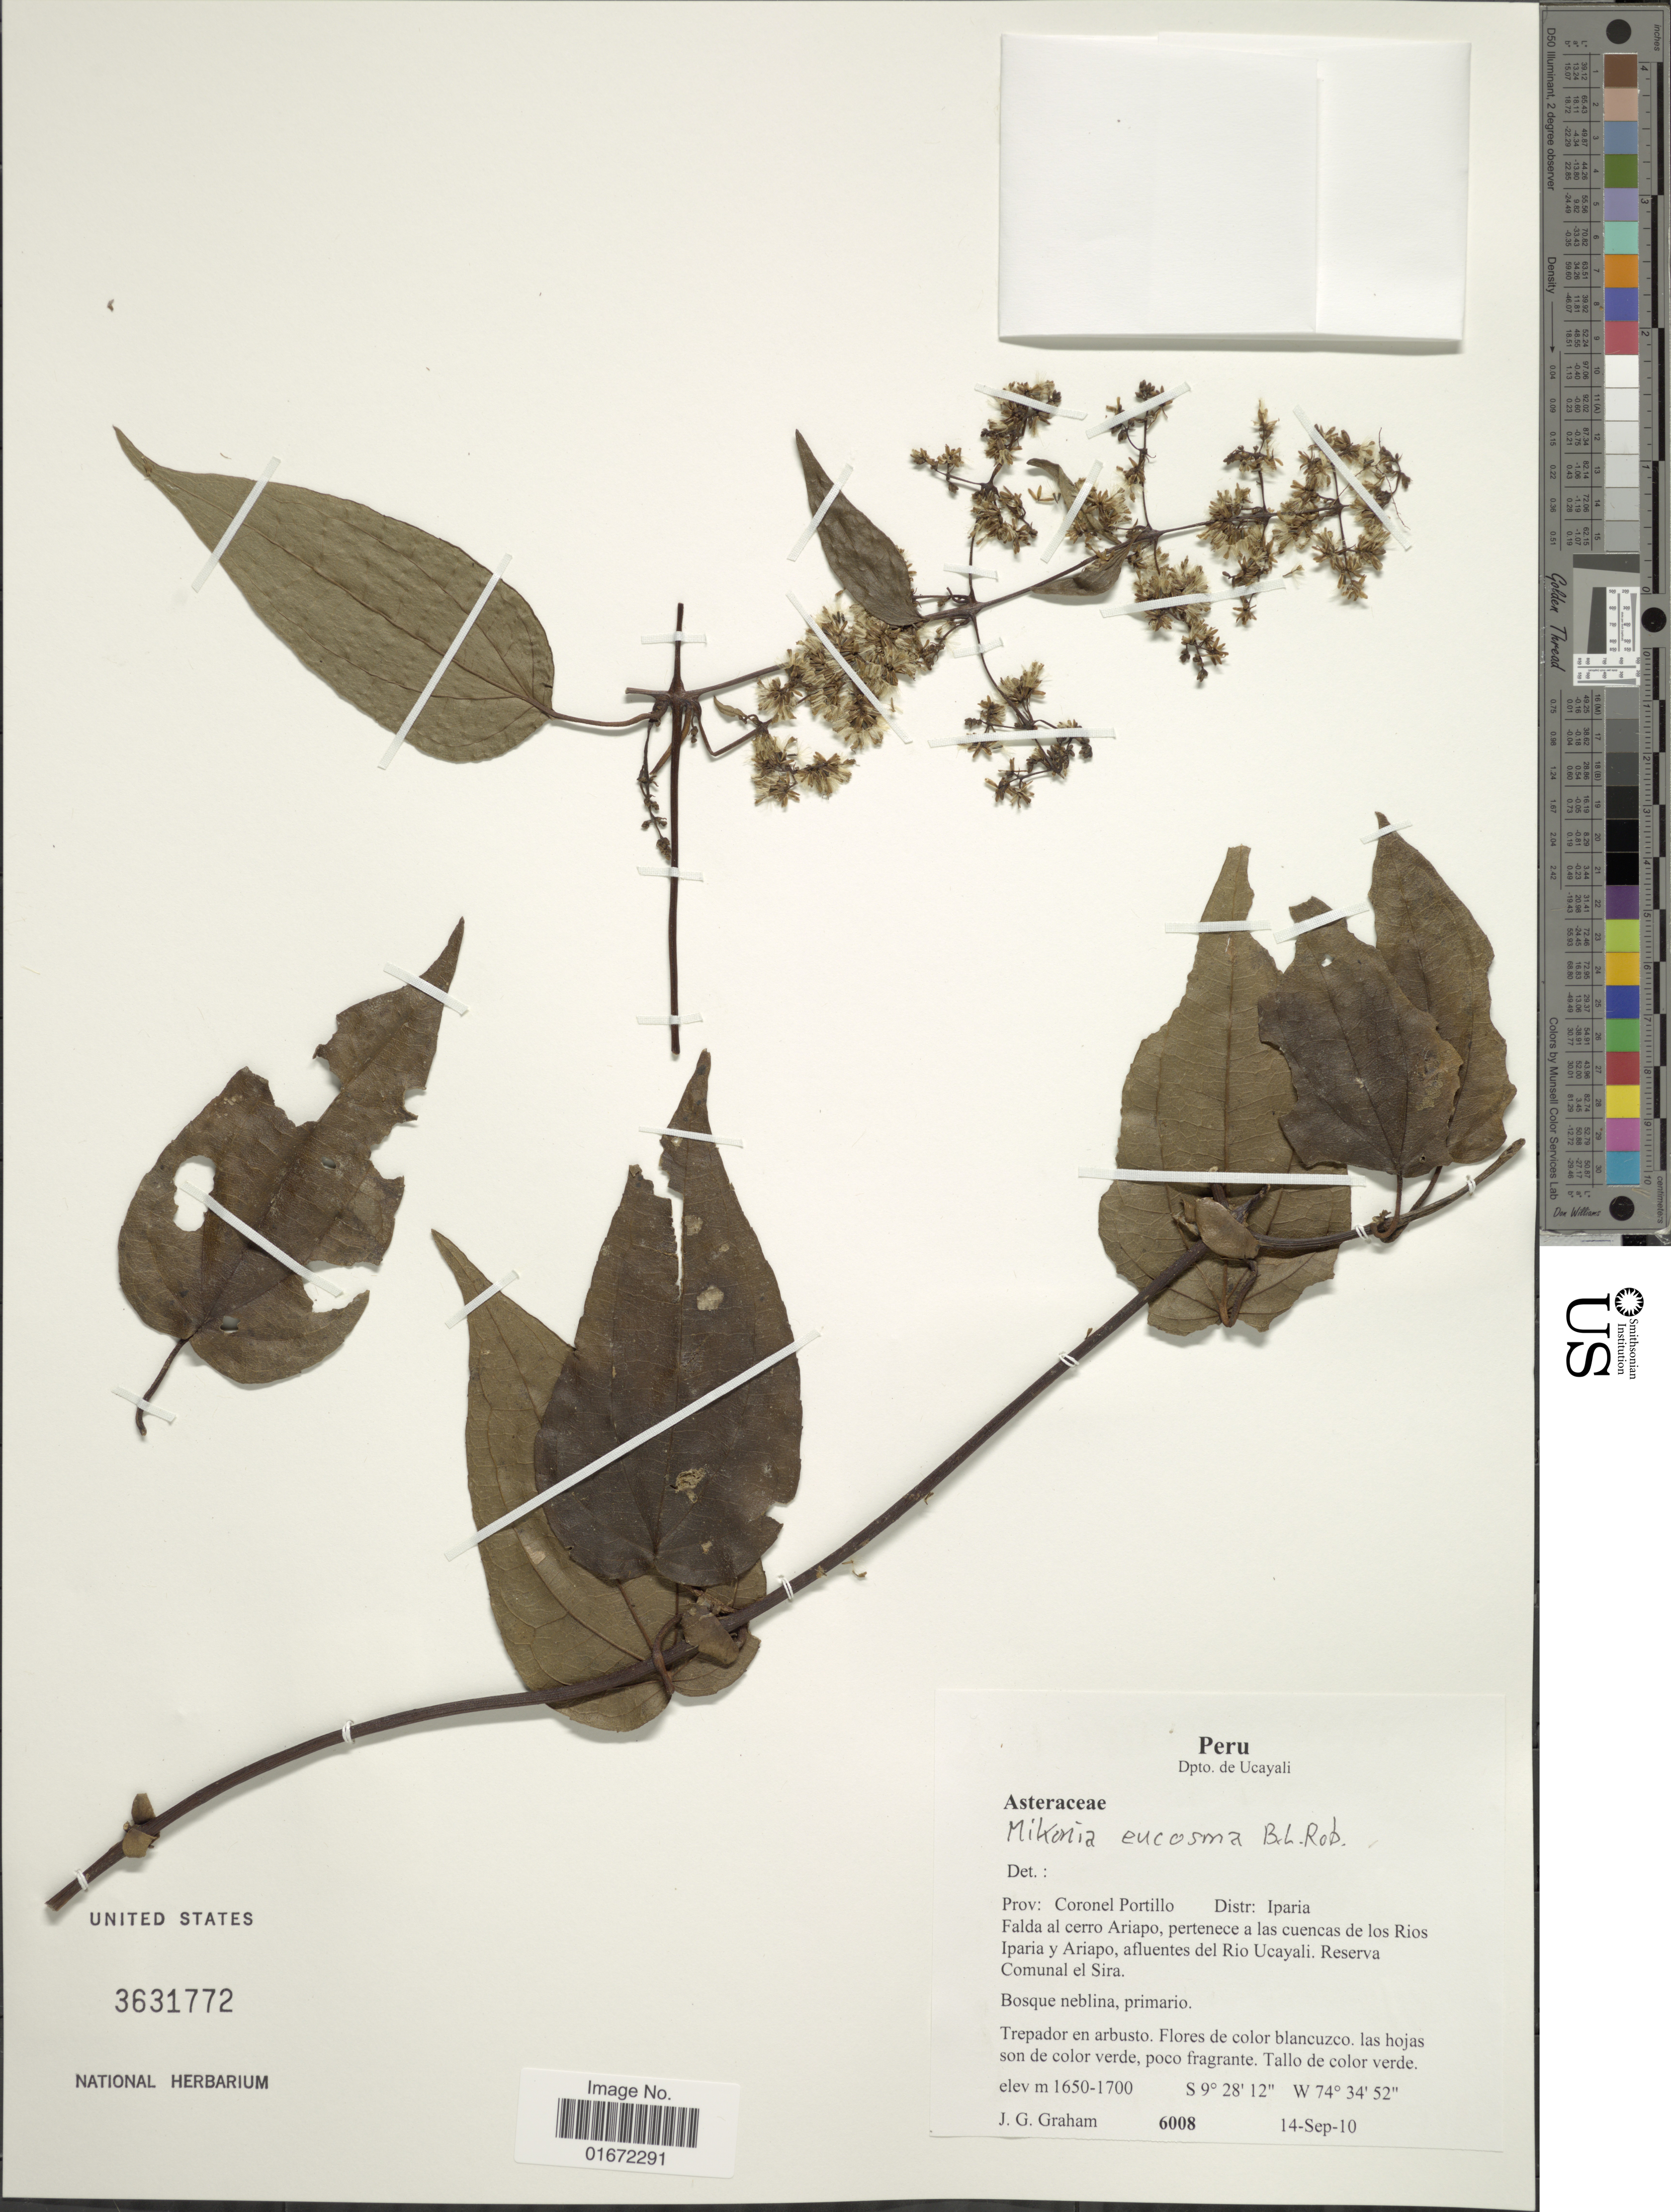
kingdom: Plantae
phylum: Tracheophyta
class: Magnoliopsida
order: Asterales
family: Asteraceae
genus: Mikania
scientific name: Mikania eucosma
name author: B.L. Rob.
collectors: J. Graham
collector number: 6008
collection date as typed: Transcribed d/m/y: 14/9/10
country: Peru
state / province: Ucayali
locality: Dpto. de Ucayali. Prov: Coronel Portillo. Distr: Iparia. Falda al cerro Ariapo, pertenece a las cuencas de los Rios Iparia y Ariapo, afluentes del Rio Ucayali. Reserva Comunal el Sira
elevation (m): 1650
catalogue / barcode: US 3631772